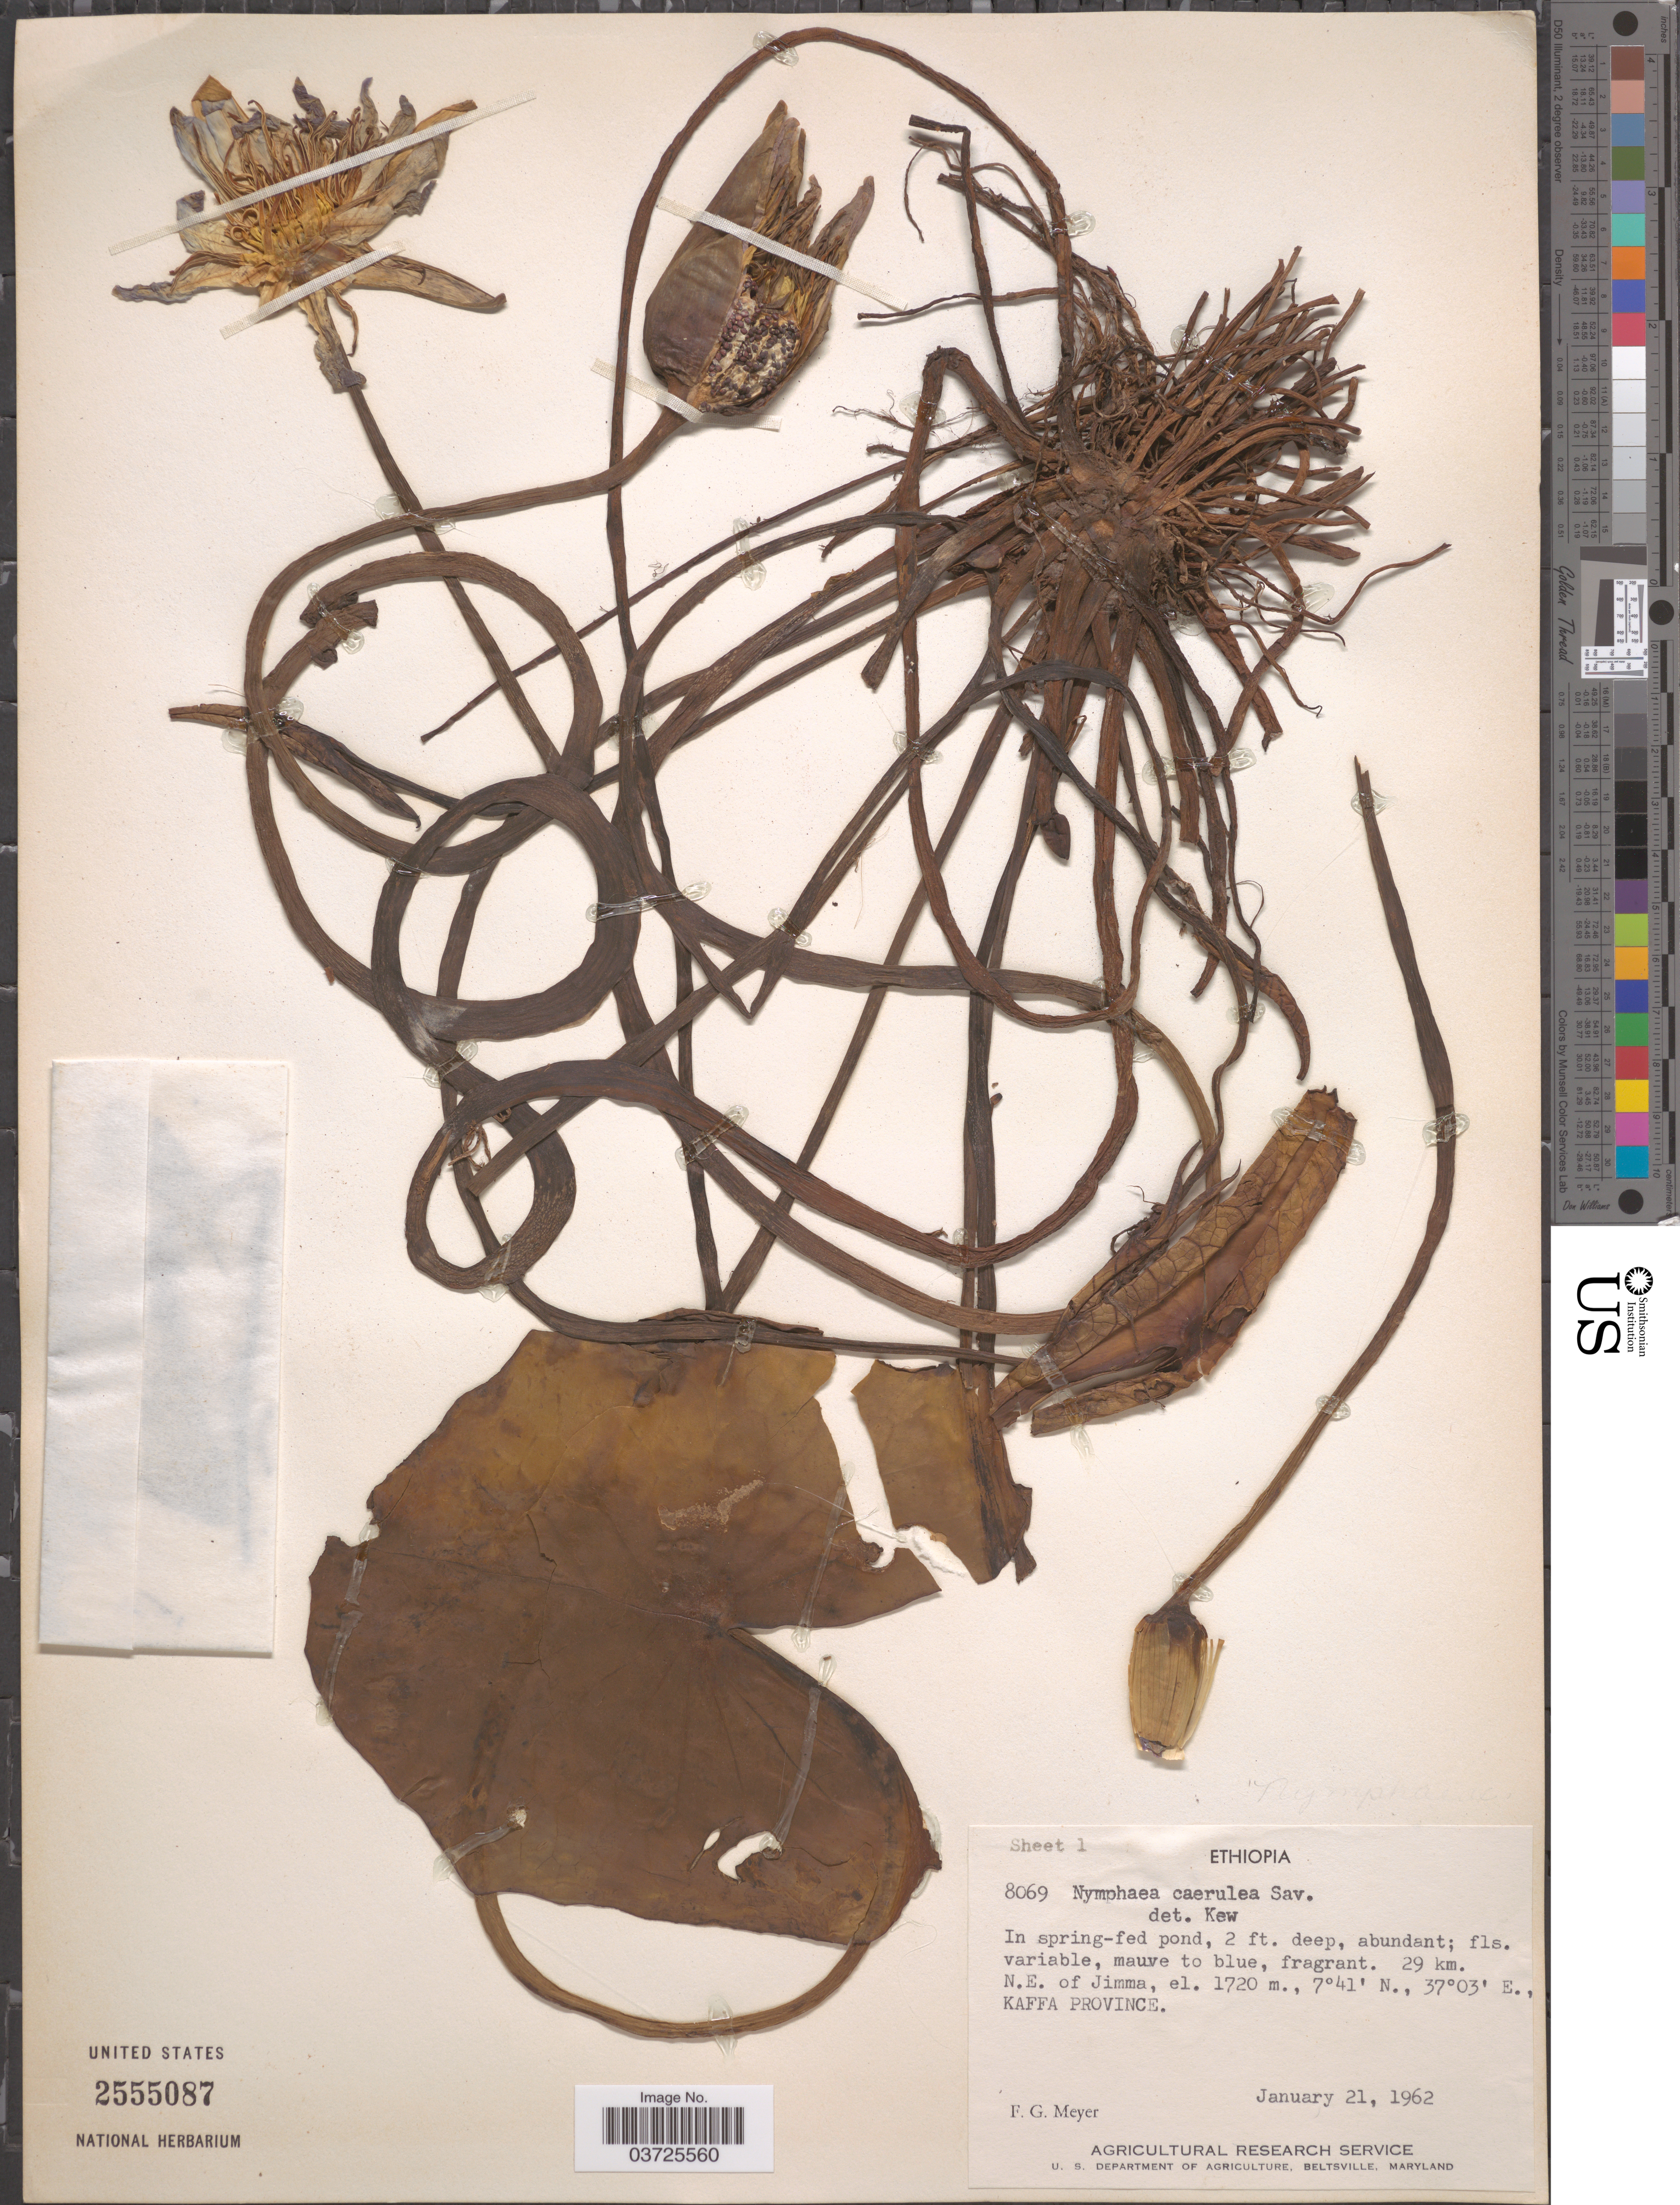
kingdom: Plantae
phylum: Tracheophyta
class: Magnoliopsida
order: Nymphaeales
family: Nymphaeaceae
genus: Nymphaea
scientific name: Nymphaea caerulea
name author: Savigny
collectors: F. G. Meyer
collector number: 8069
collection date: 1962-01-21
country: Ethiopia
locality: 29 km. N.E. of Jimma, Kaffa Province.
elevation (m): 1720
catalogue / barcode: US 2555087